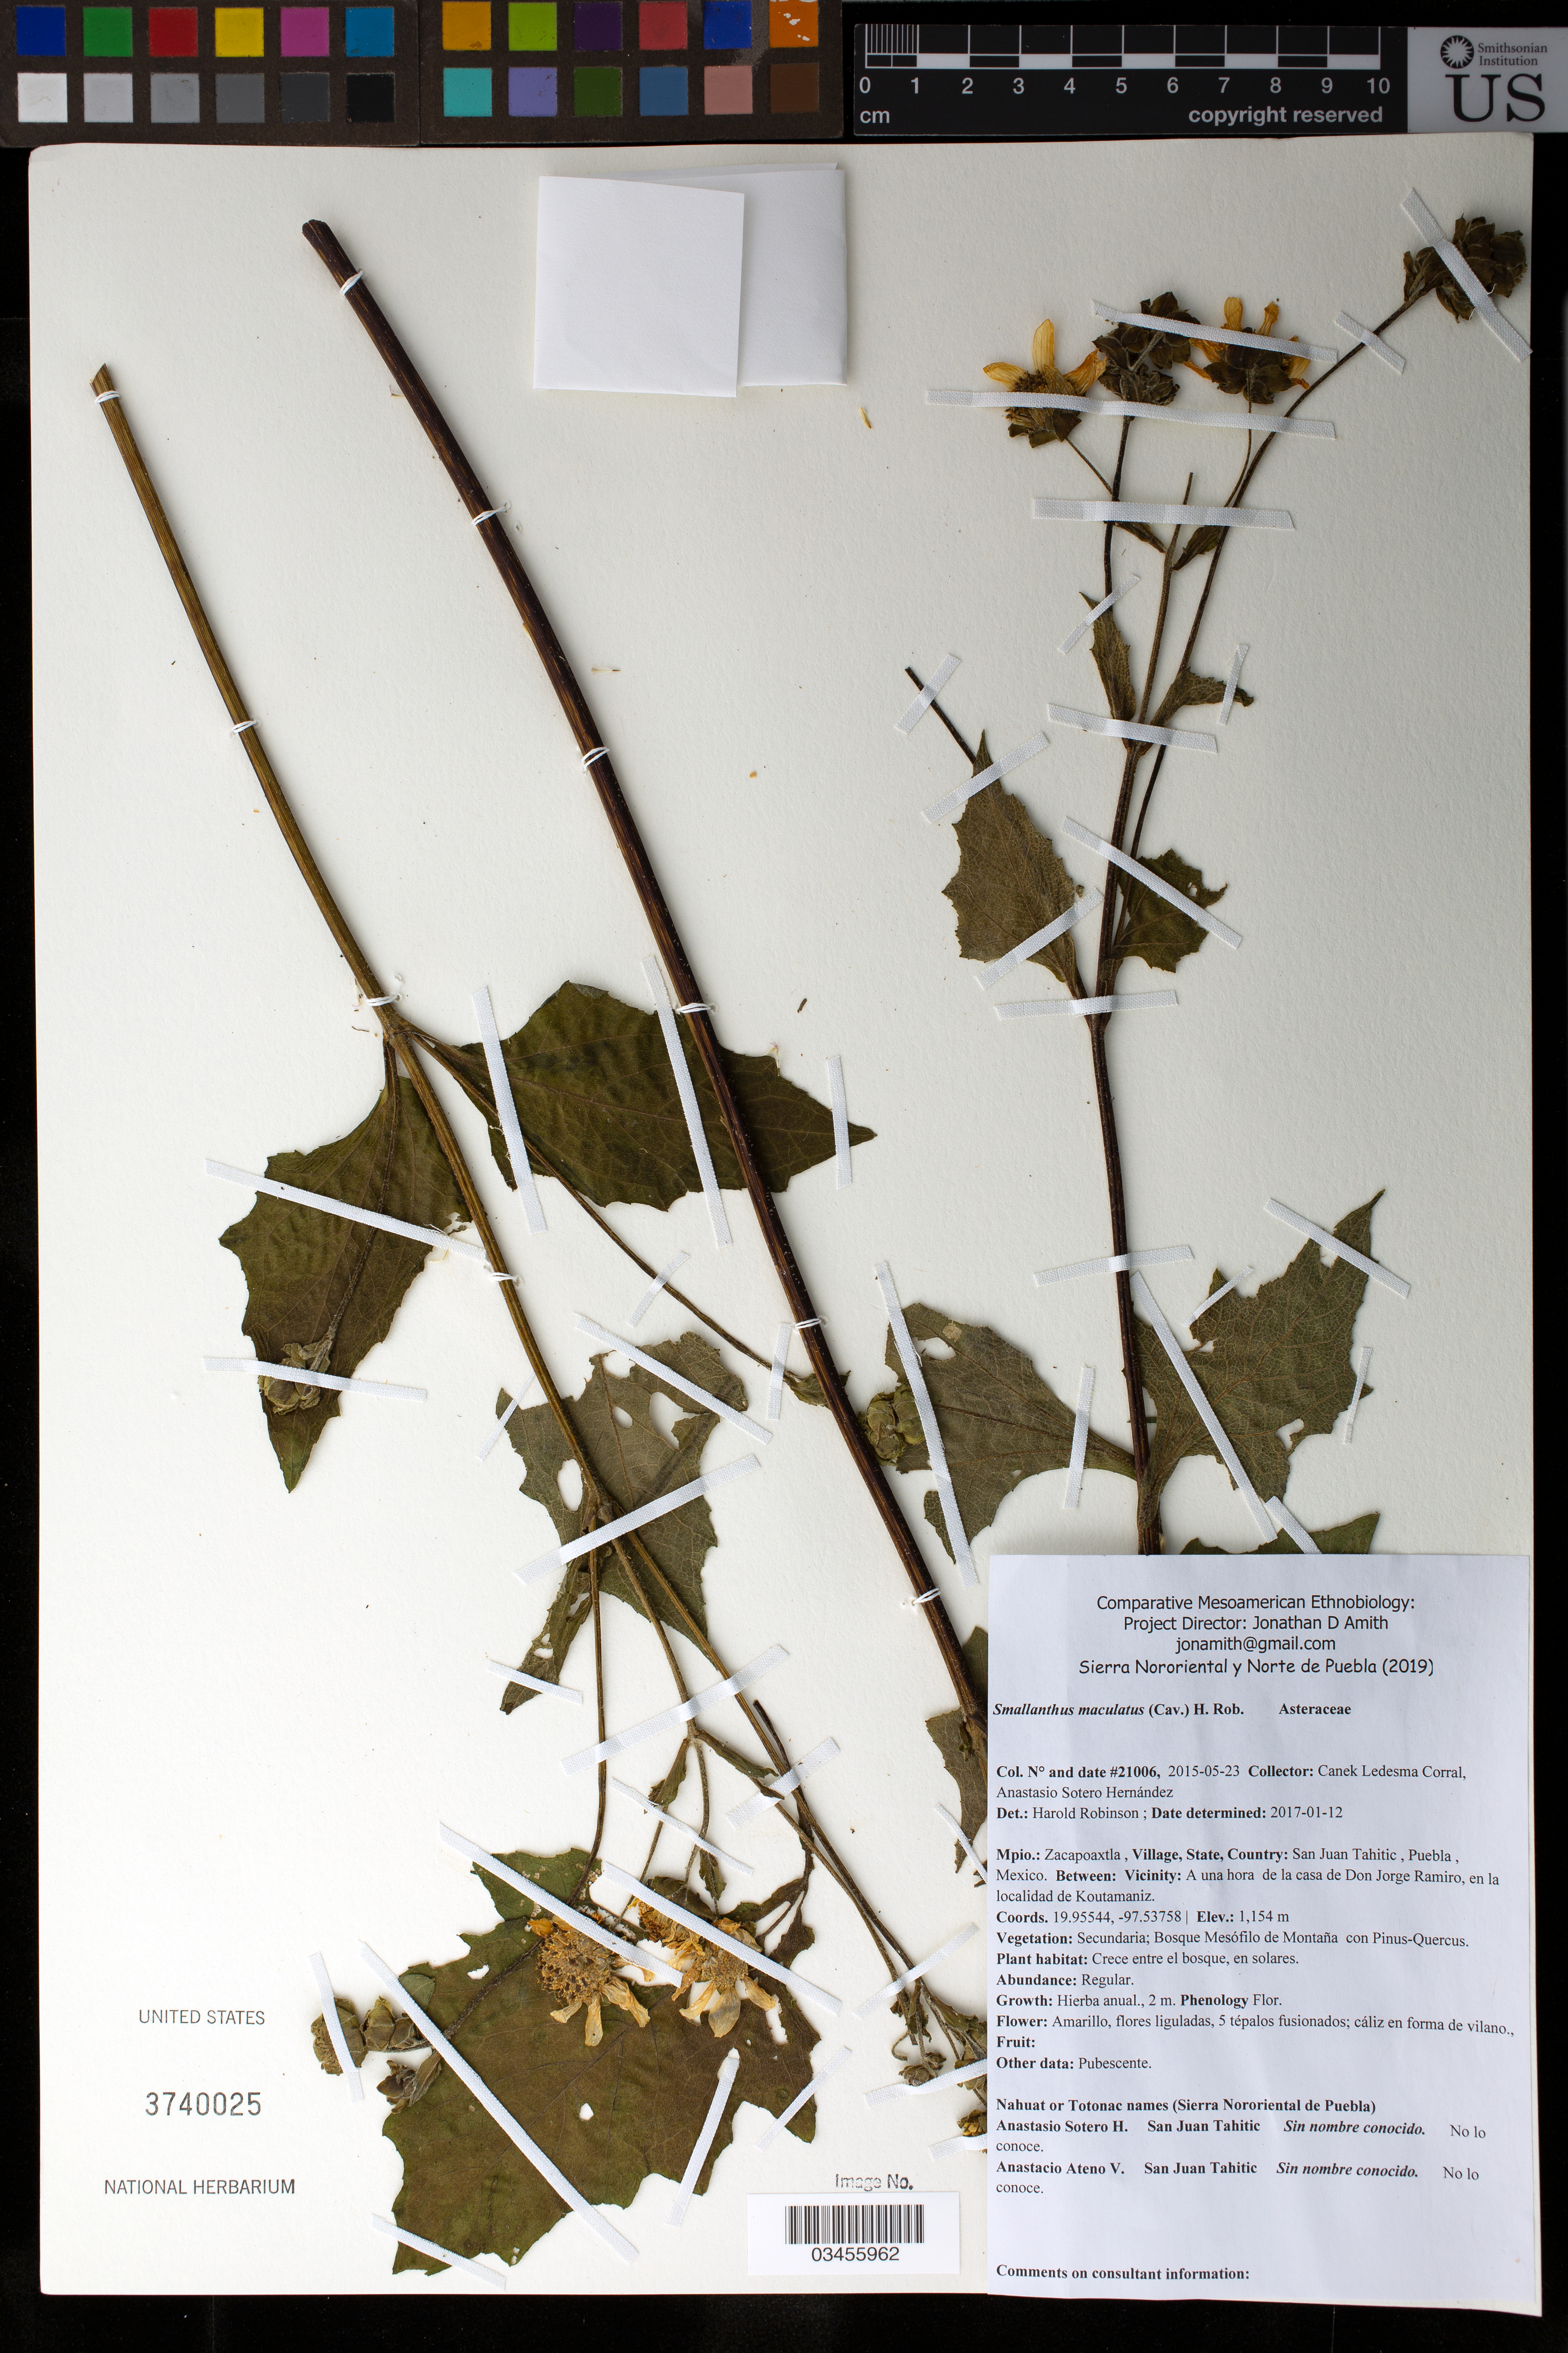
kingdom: Plantae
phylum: Tracheophyta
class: Magnoliopsida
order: Asterales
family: Asteraceae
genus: Smallanthus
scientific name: Smallanthus maculatus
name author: (Cav.) H. Rob.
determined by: Robinson, Harold E., (US)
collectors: Canek Ledesma C. & A. Sotero H.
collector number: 21006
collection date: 2015-05-23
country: México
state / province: Puebla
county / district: Zacapoaxtla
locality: PUEBLO: San Juan Tahitic; LOCALIDAD EXACTA: A una hora de la casa de Don Jorge Ramiro, en la localidad de Koutamaniz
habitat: Bosque mesófilo de montaña con Pinus-Quercus | Crece entre el bosque, en solares.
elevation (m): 1154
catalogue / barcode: US 3740025